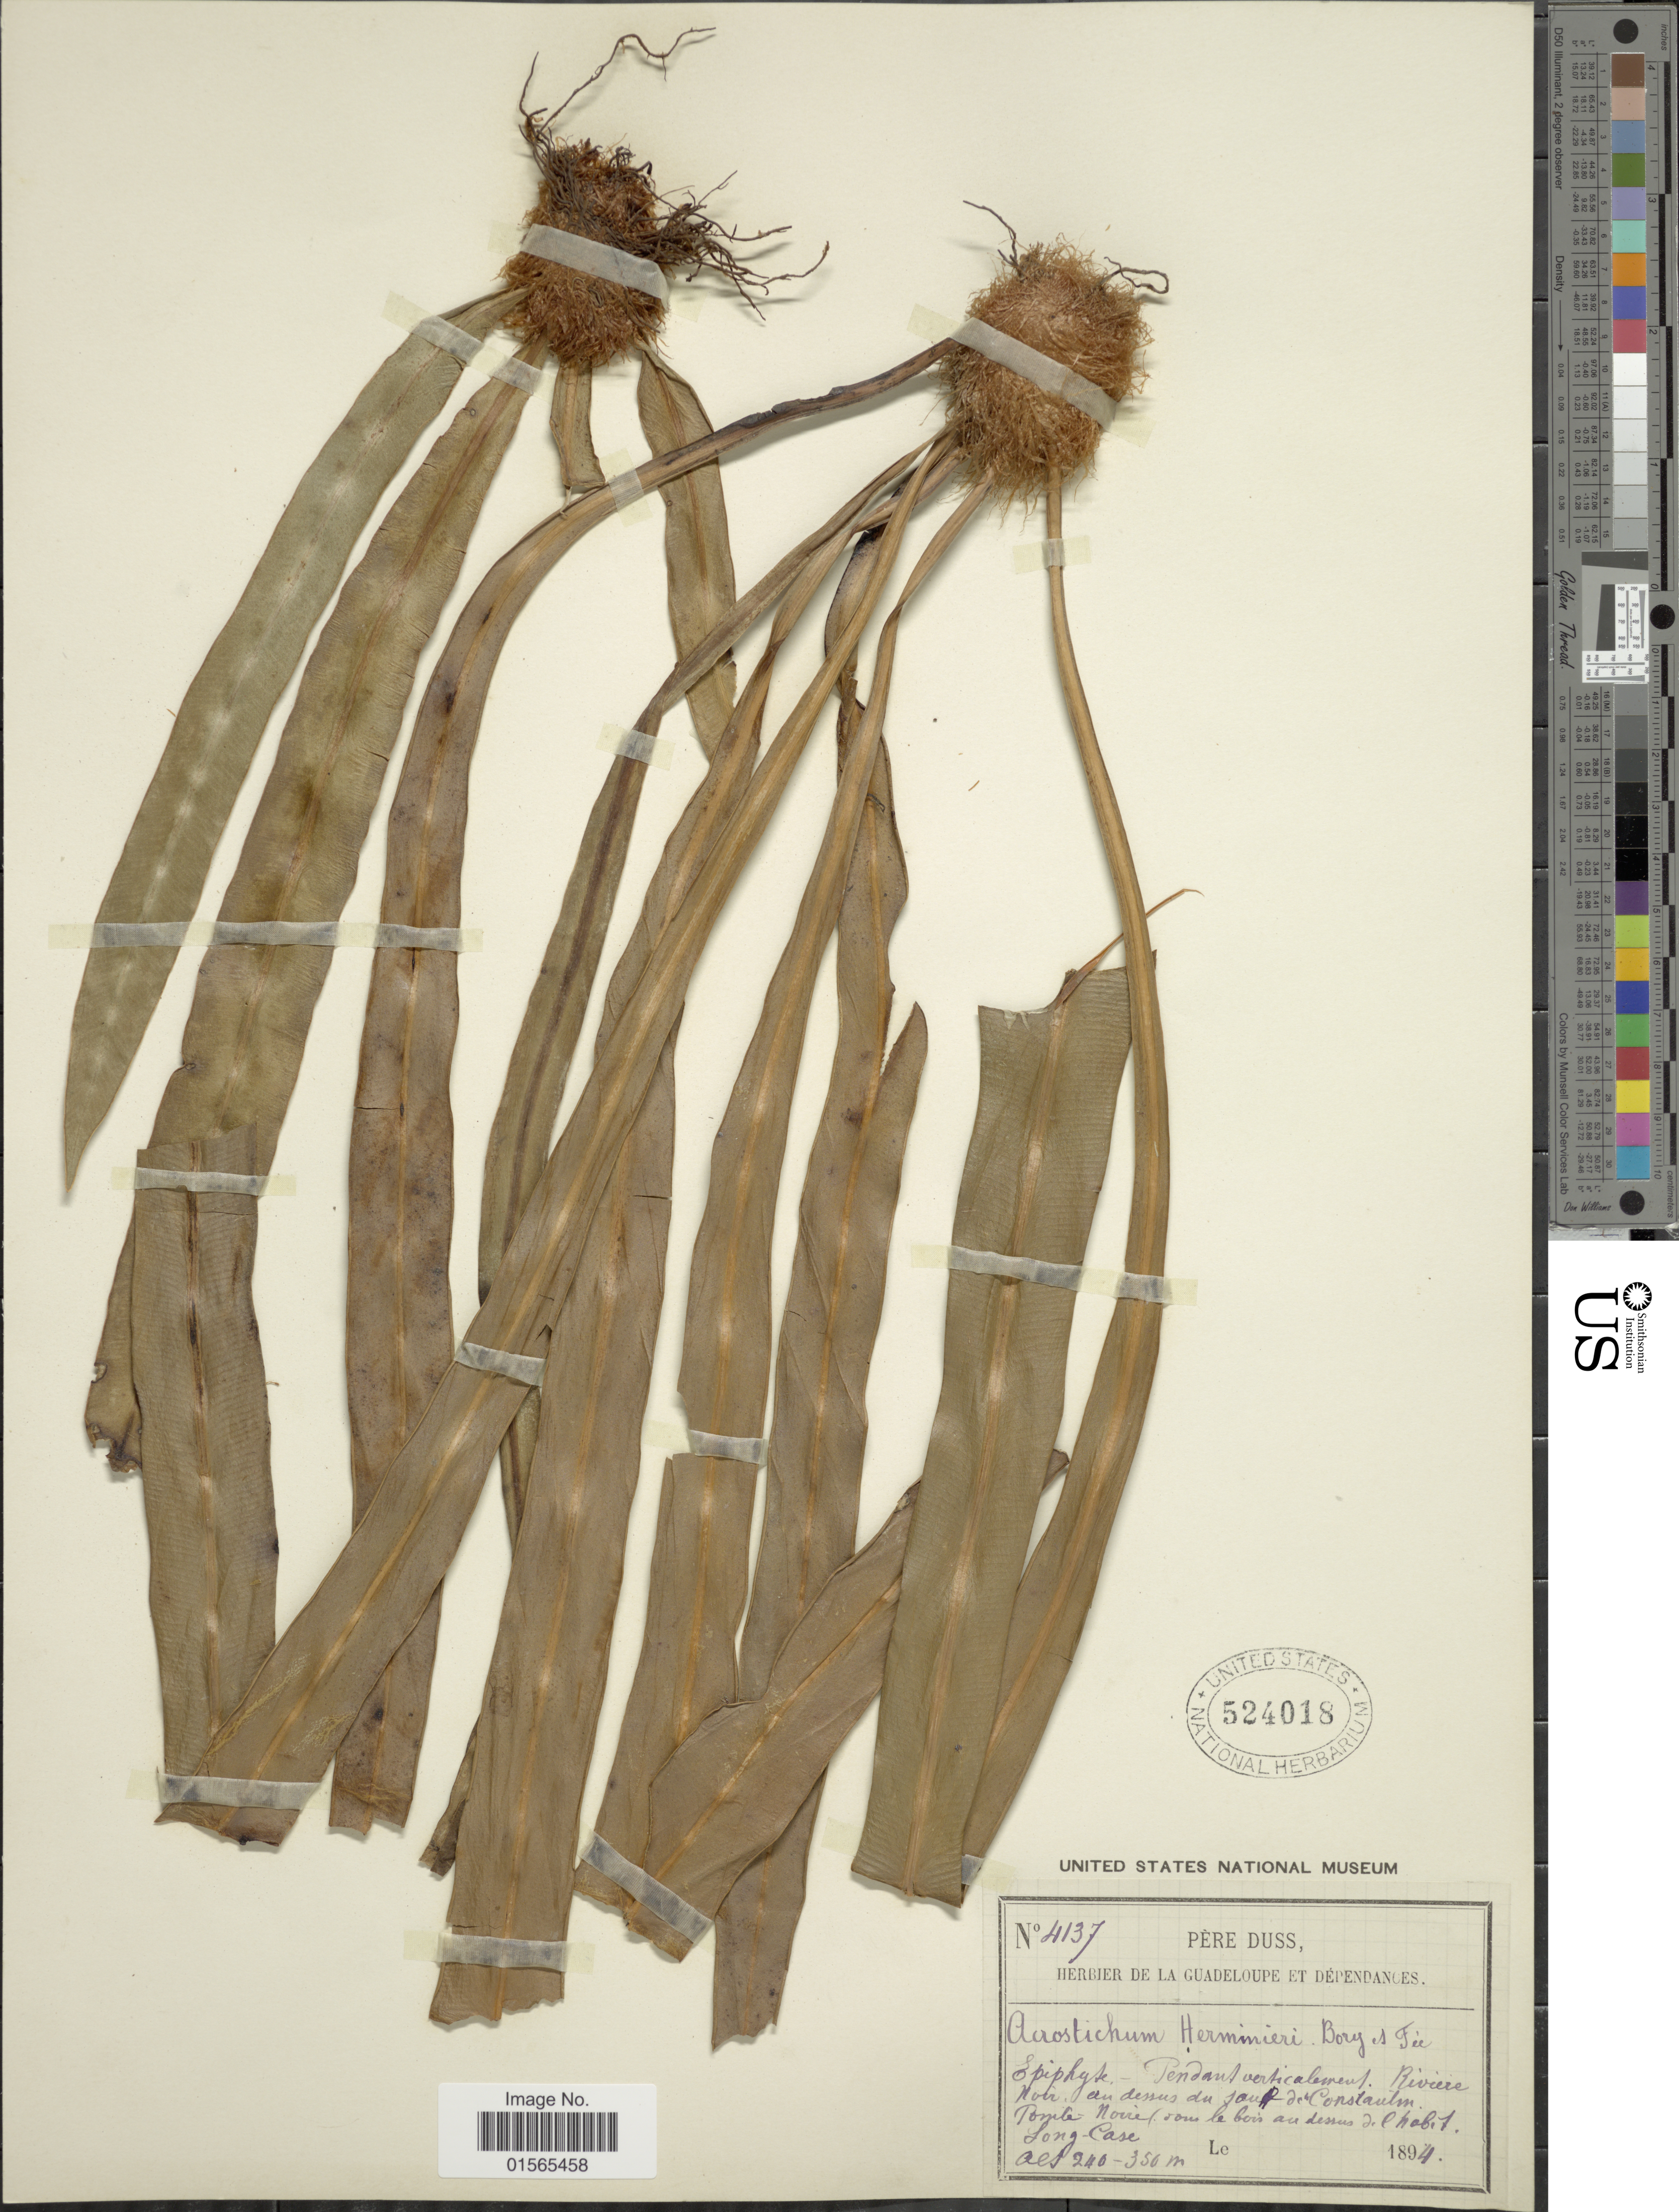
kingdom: Plantae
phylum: Tracheophyta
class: Polypodiopsida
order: Polypodiales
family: Dryopteridaceae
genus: Elaphoglossum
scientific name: Elaphoglossum herminieri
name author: (Bory & Fée) T. Moore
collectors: Père Duss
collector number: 4137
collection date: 1894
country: Guadeloupe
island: Leeward Is.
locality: Riviere Noir au dessus du Saut de Constantin, Pointe Noire, dom le bois au dessus del habit. Long Case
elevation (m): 240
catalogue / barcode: US 524018